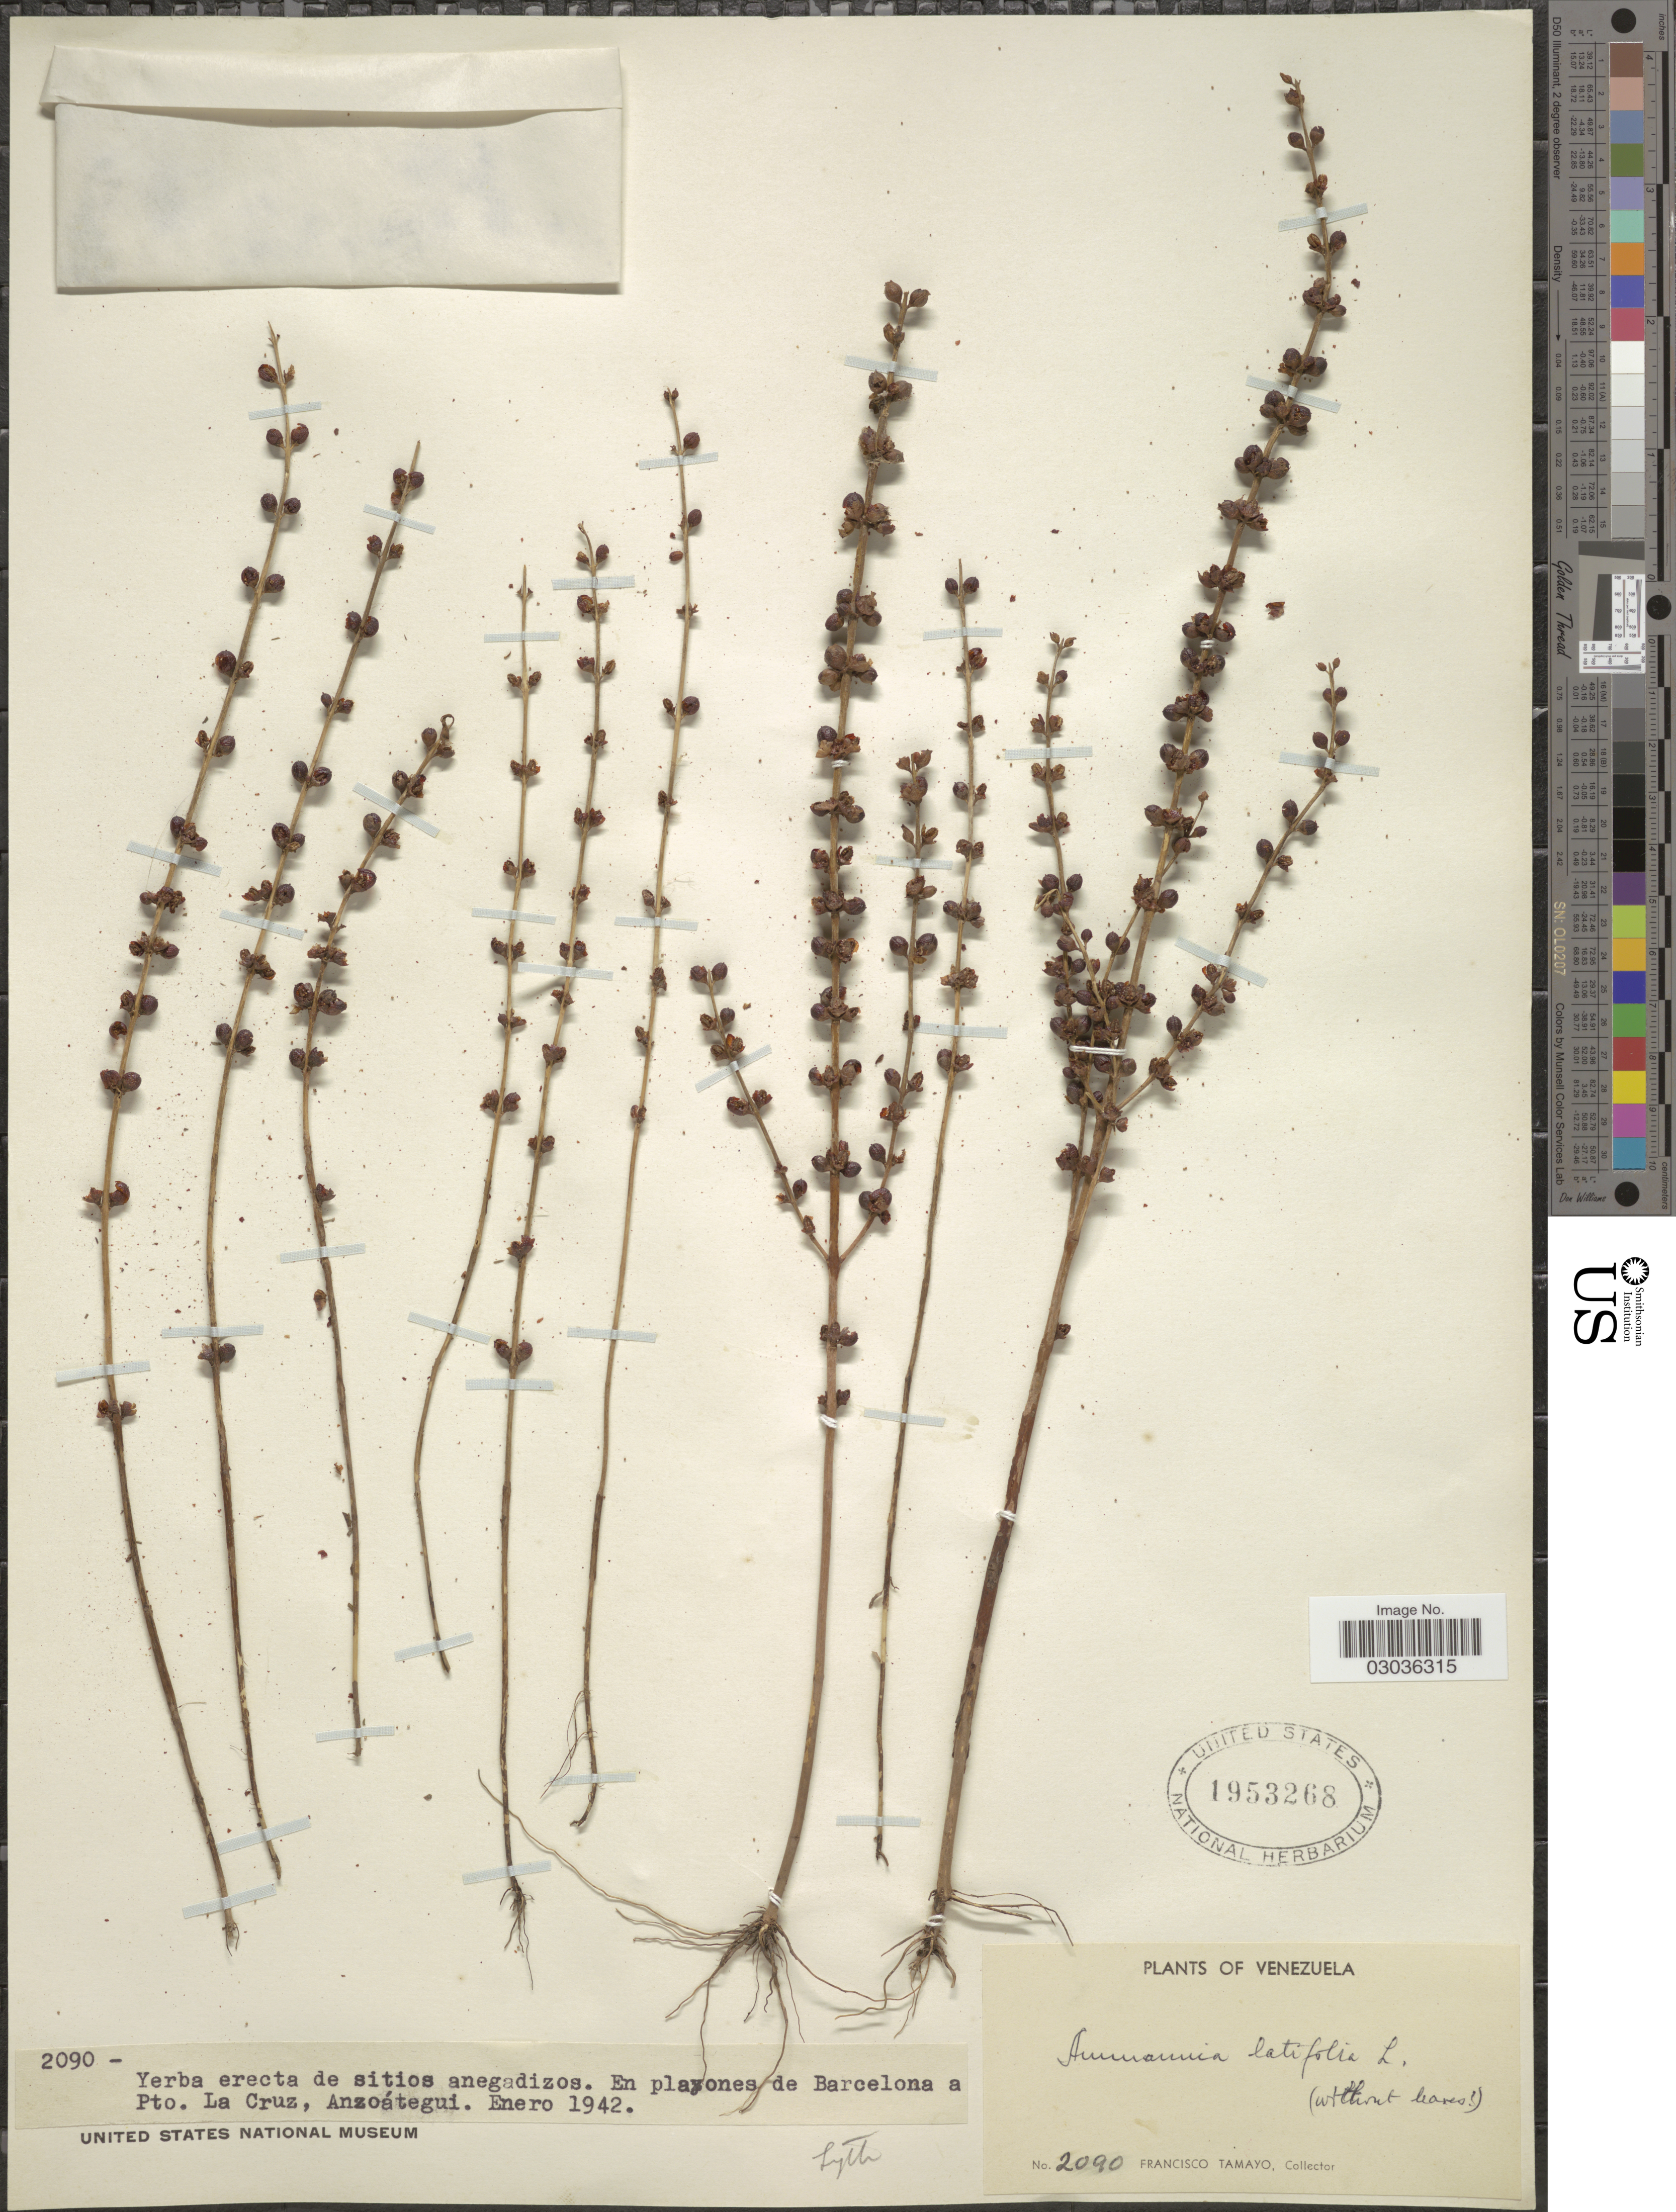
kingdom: Plantae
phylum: Tracheophyta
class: Magnoliopsida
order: Myrtales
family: Lythraceae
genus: Ammannia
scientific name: Ammannia latifolia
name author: L.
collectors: F. Tamayo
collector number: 2090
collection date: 1942-01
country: Venezuela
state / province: Anzoategui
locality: En playones de Barcelona a Pto. La Cruz.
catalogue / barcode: US 1953268